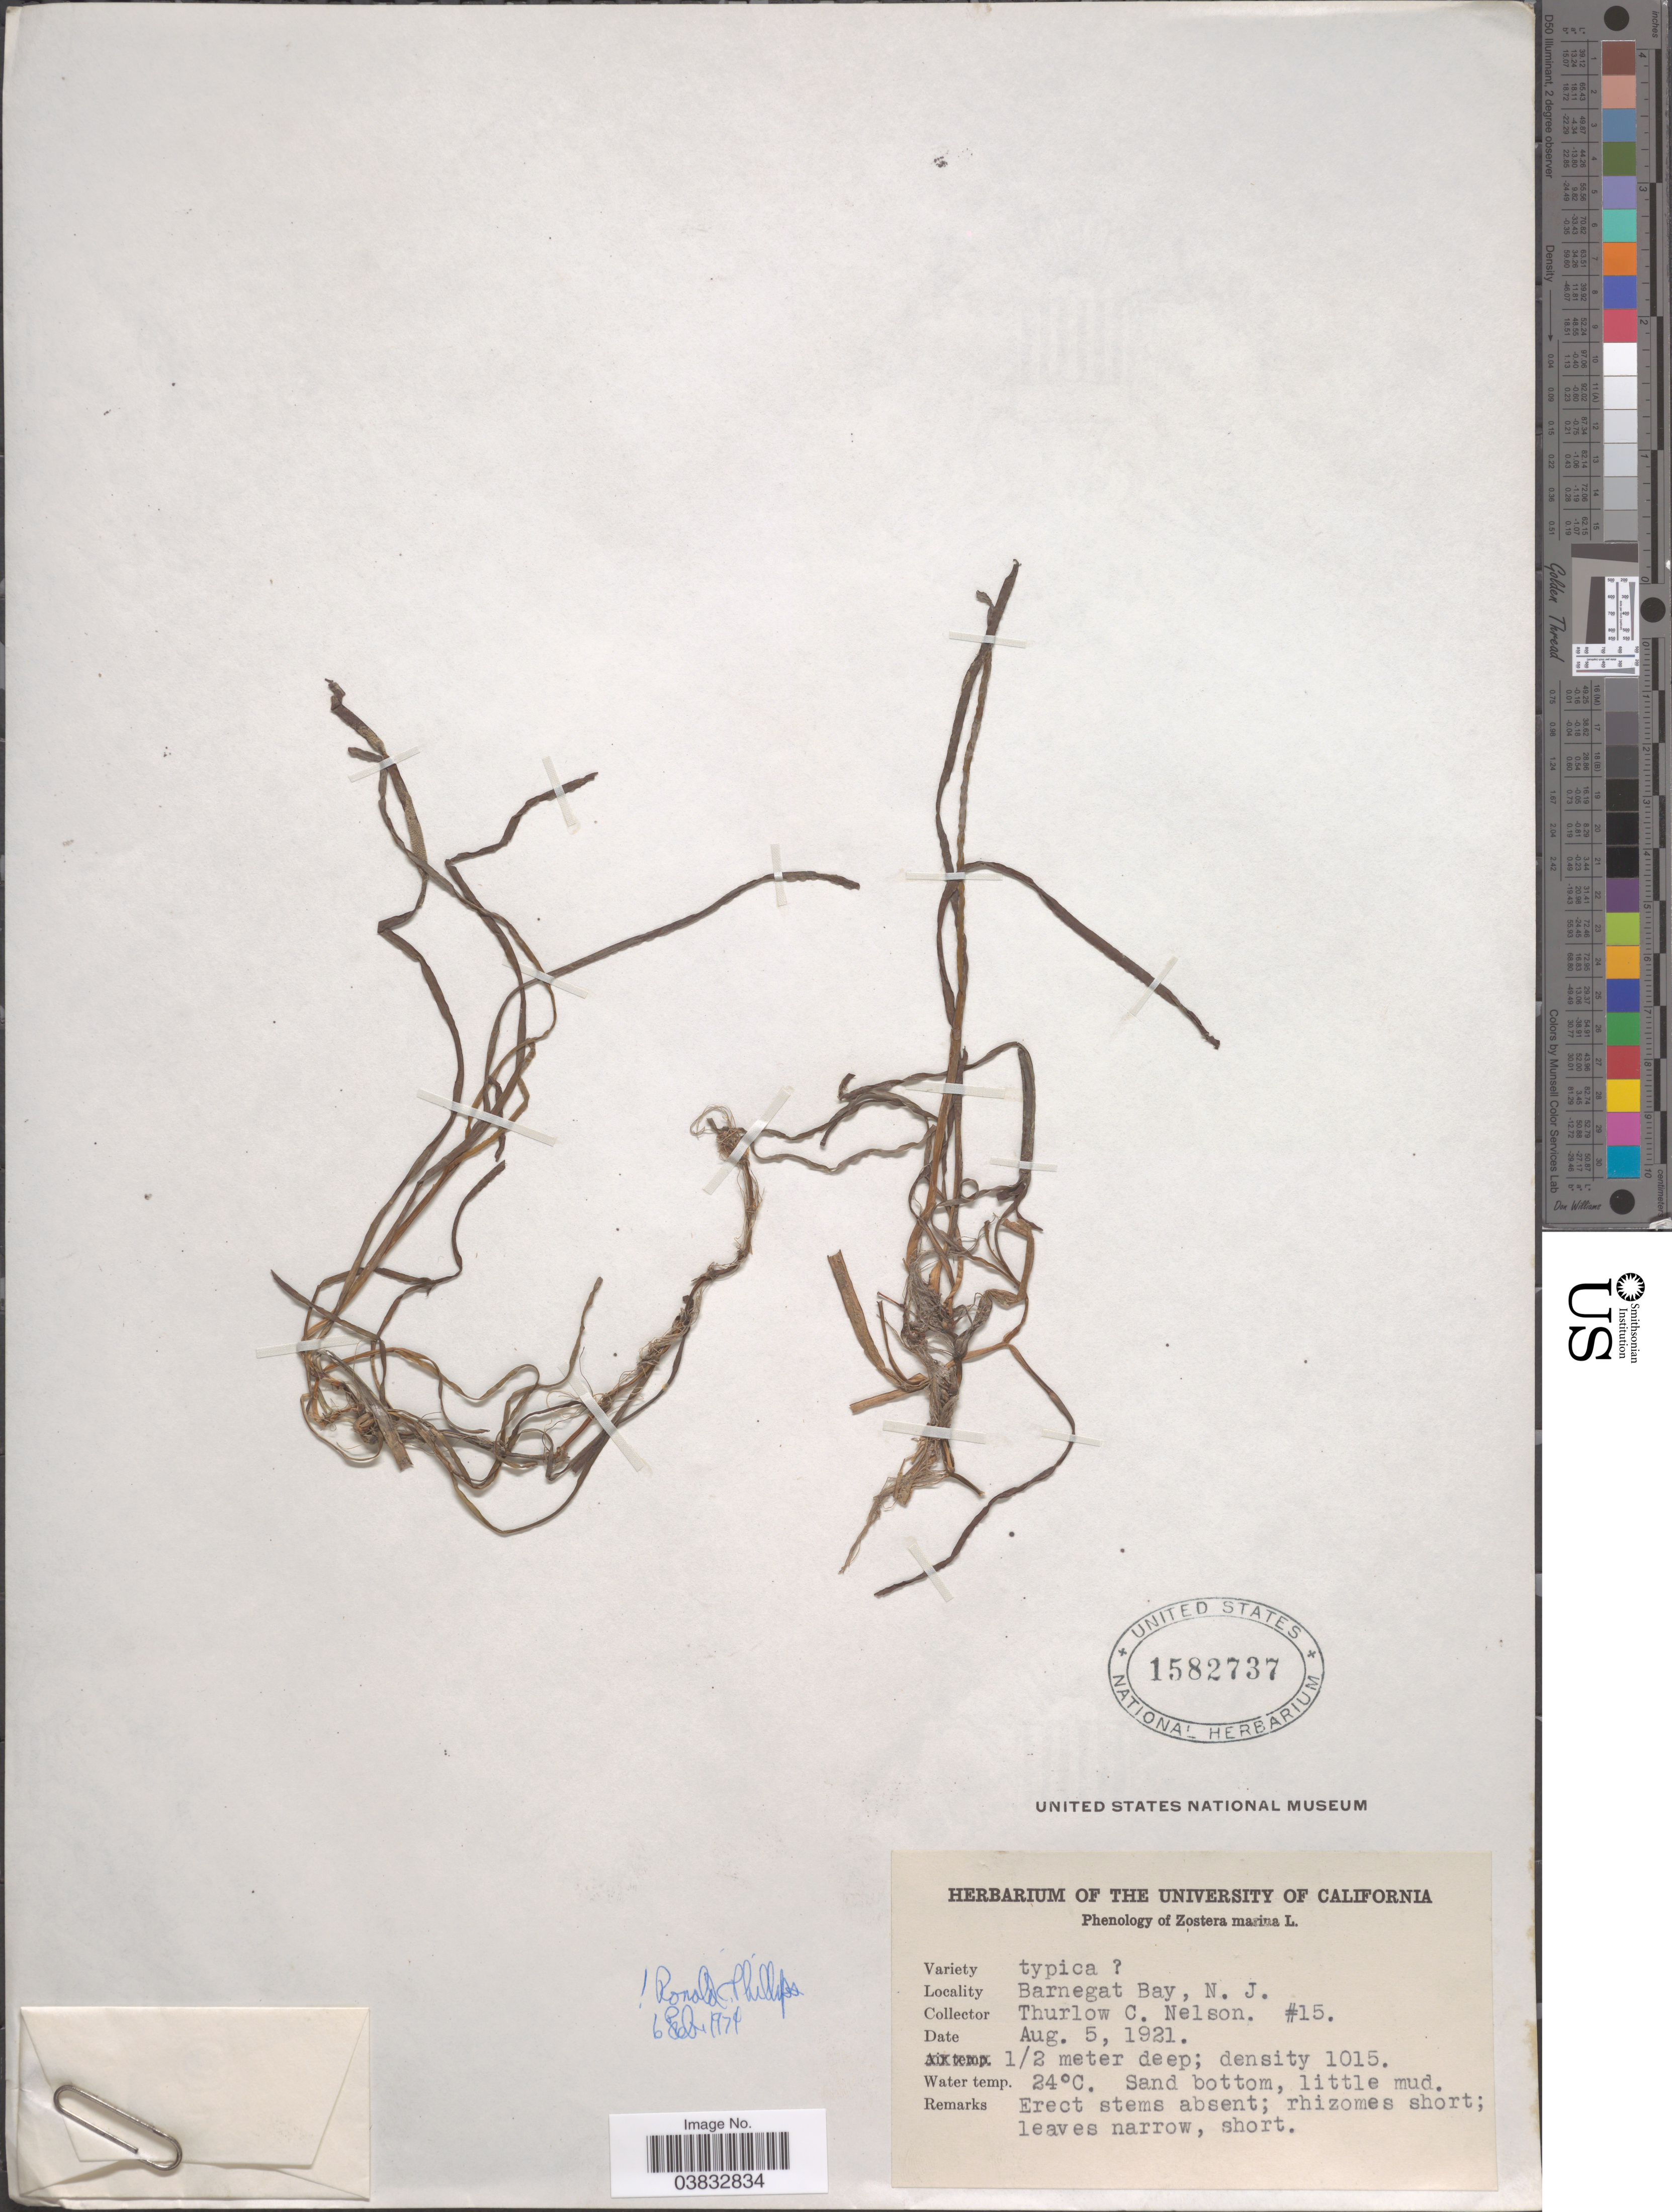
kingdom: Plantae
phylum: Tracheophyta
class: Liliopsida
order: Alismatales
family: Zosteraceae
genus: Zostera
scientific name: Zostera marina var. typica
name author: L.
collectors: T. C. Nelson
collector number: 15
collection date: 1921-08-05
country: United States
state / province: New Jersey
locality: Barnegat Bay.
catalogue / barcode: US 1582737